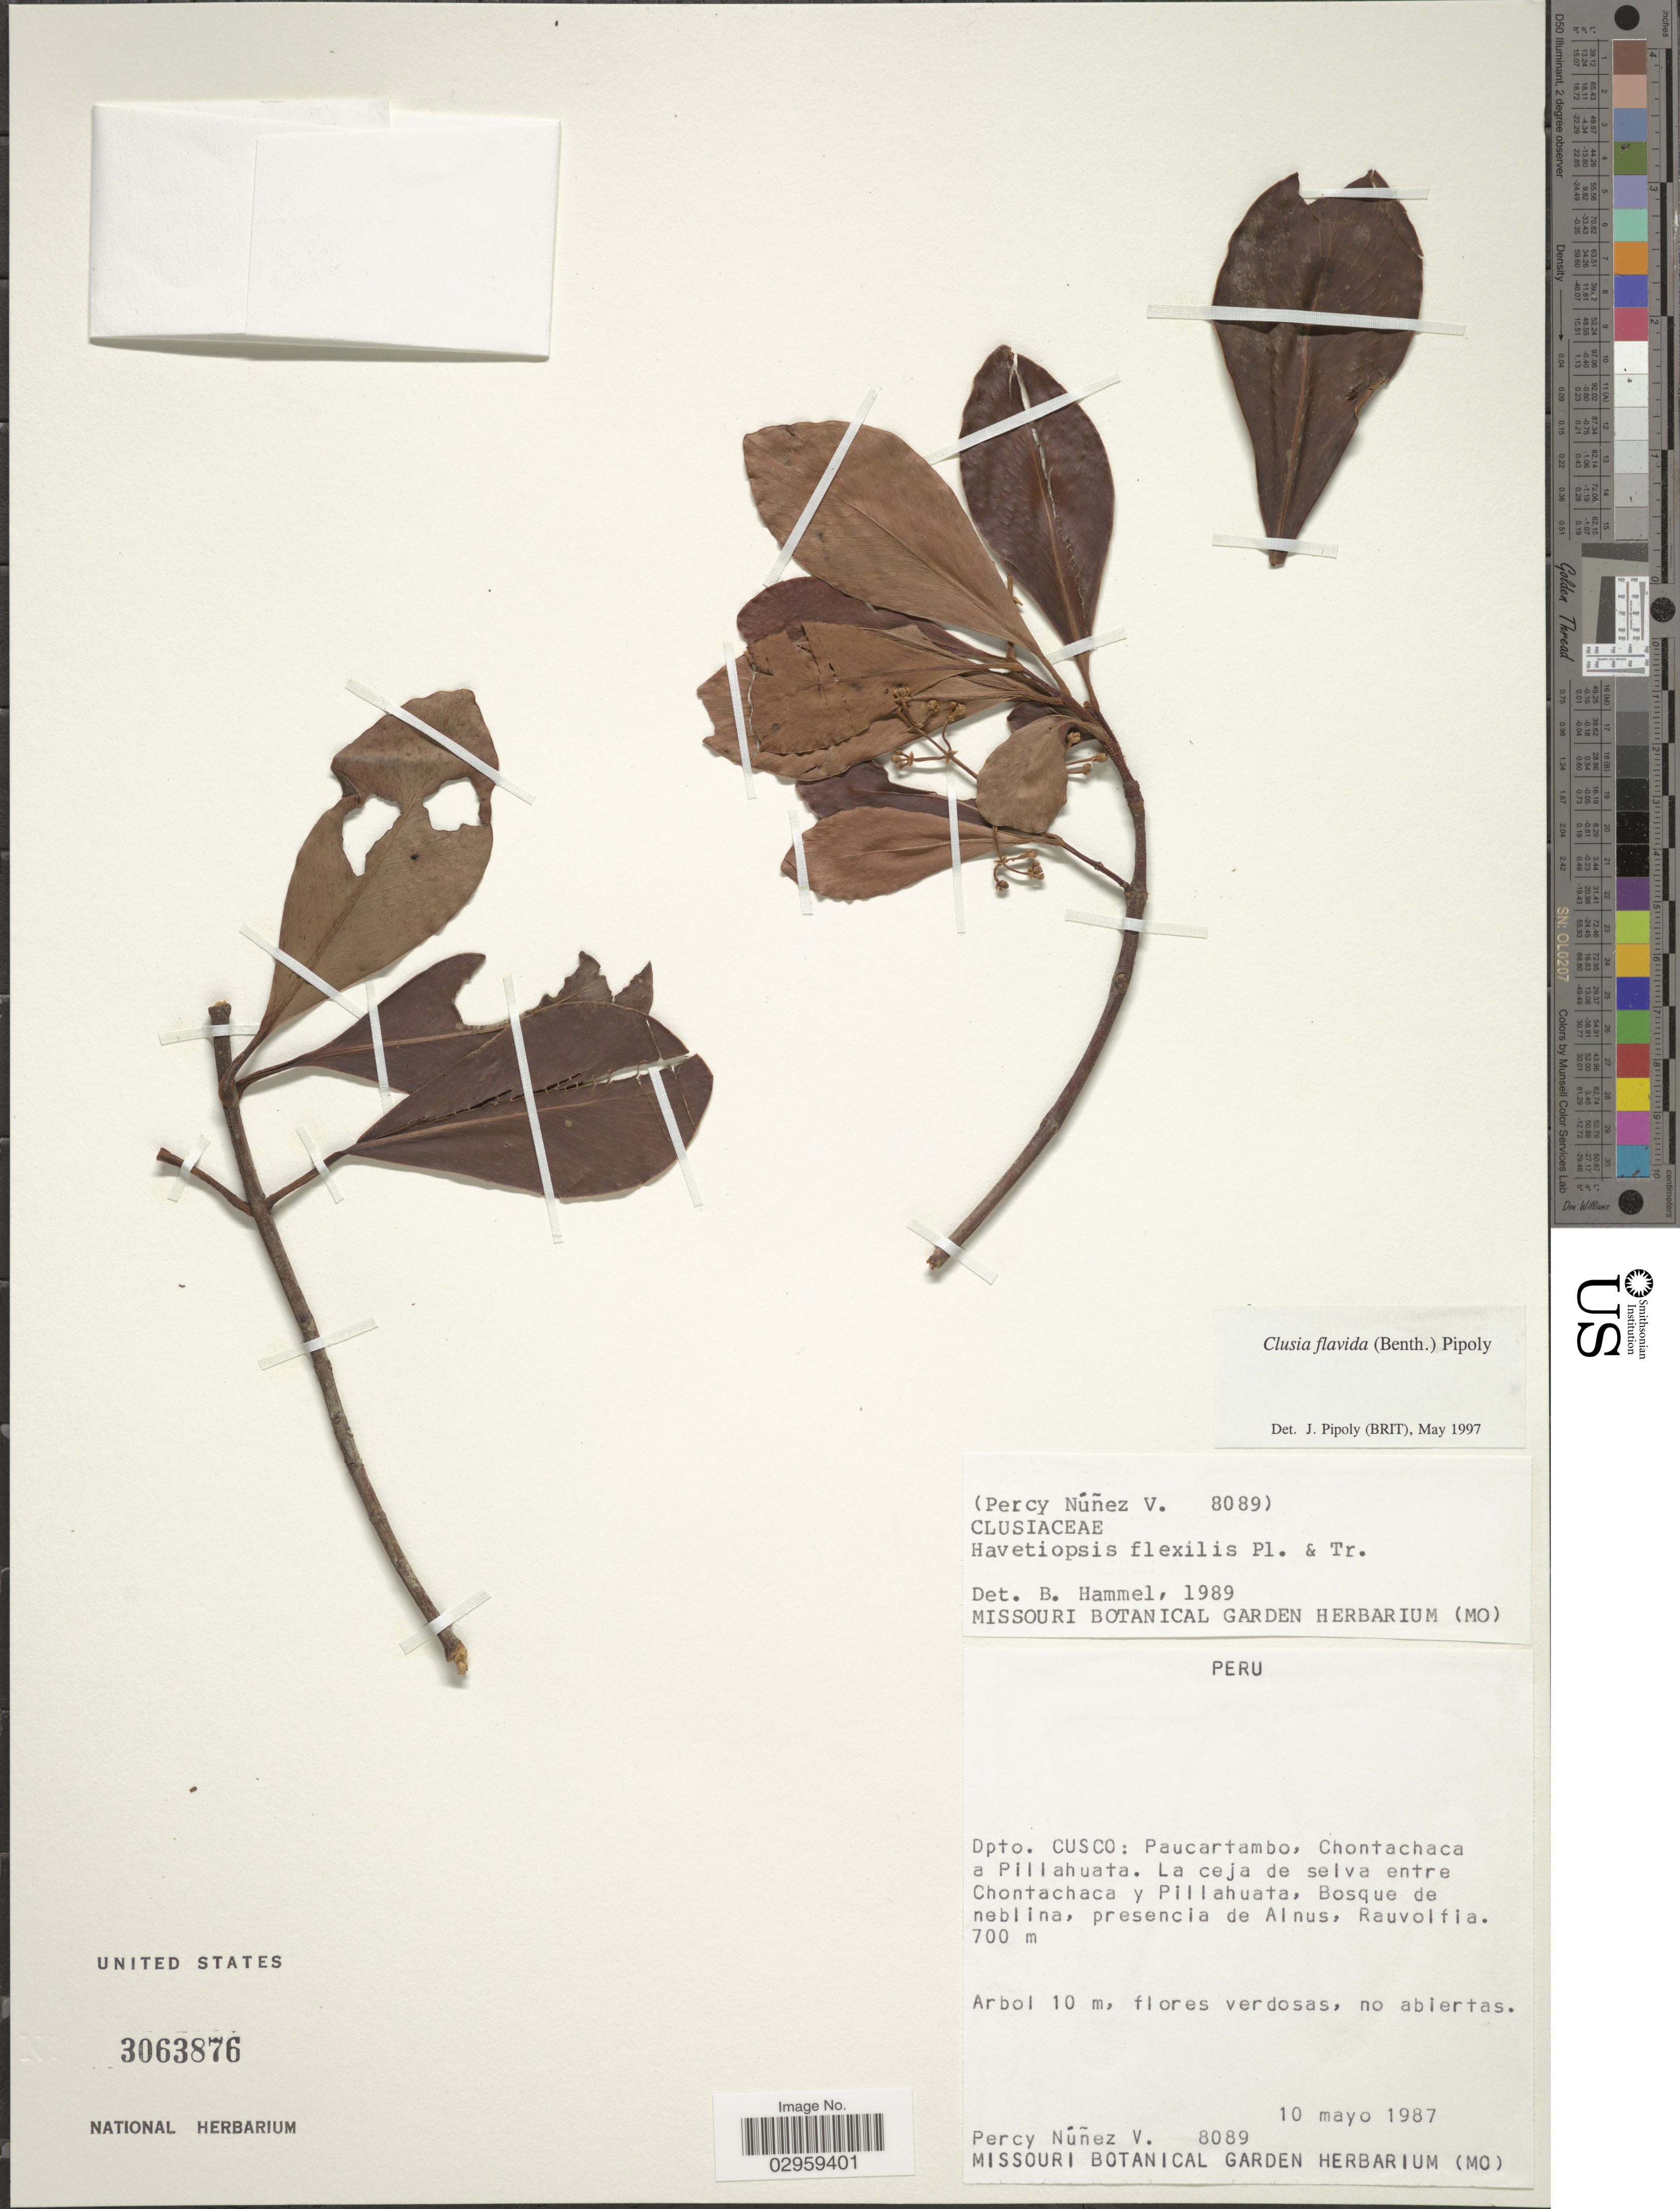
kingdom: Plantae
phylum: Tracheophyta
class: Magnoliopsida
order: Malpighiales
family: Clusiaceae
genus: Clusia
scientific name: Clusia flavida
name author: (Benth.) Pipoly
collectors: P. Nuñez V.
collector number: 8089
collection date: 1987-05-10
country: Peru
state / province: Cusco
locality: Dpto. Cusco: Paucartambo, Chontachaca a Pillahuata. La ceja de selva entre Chontachaca y Pillahuata.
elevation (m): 700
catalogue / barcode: US 3063876